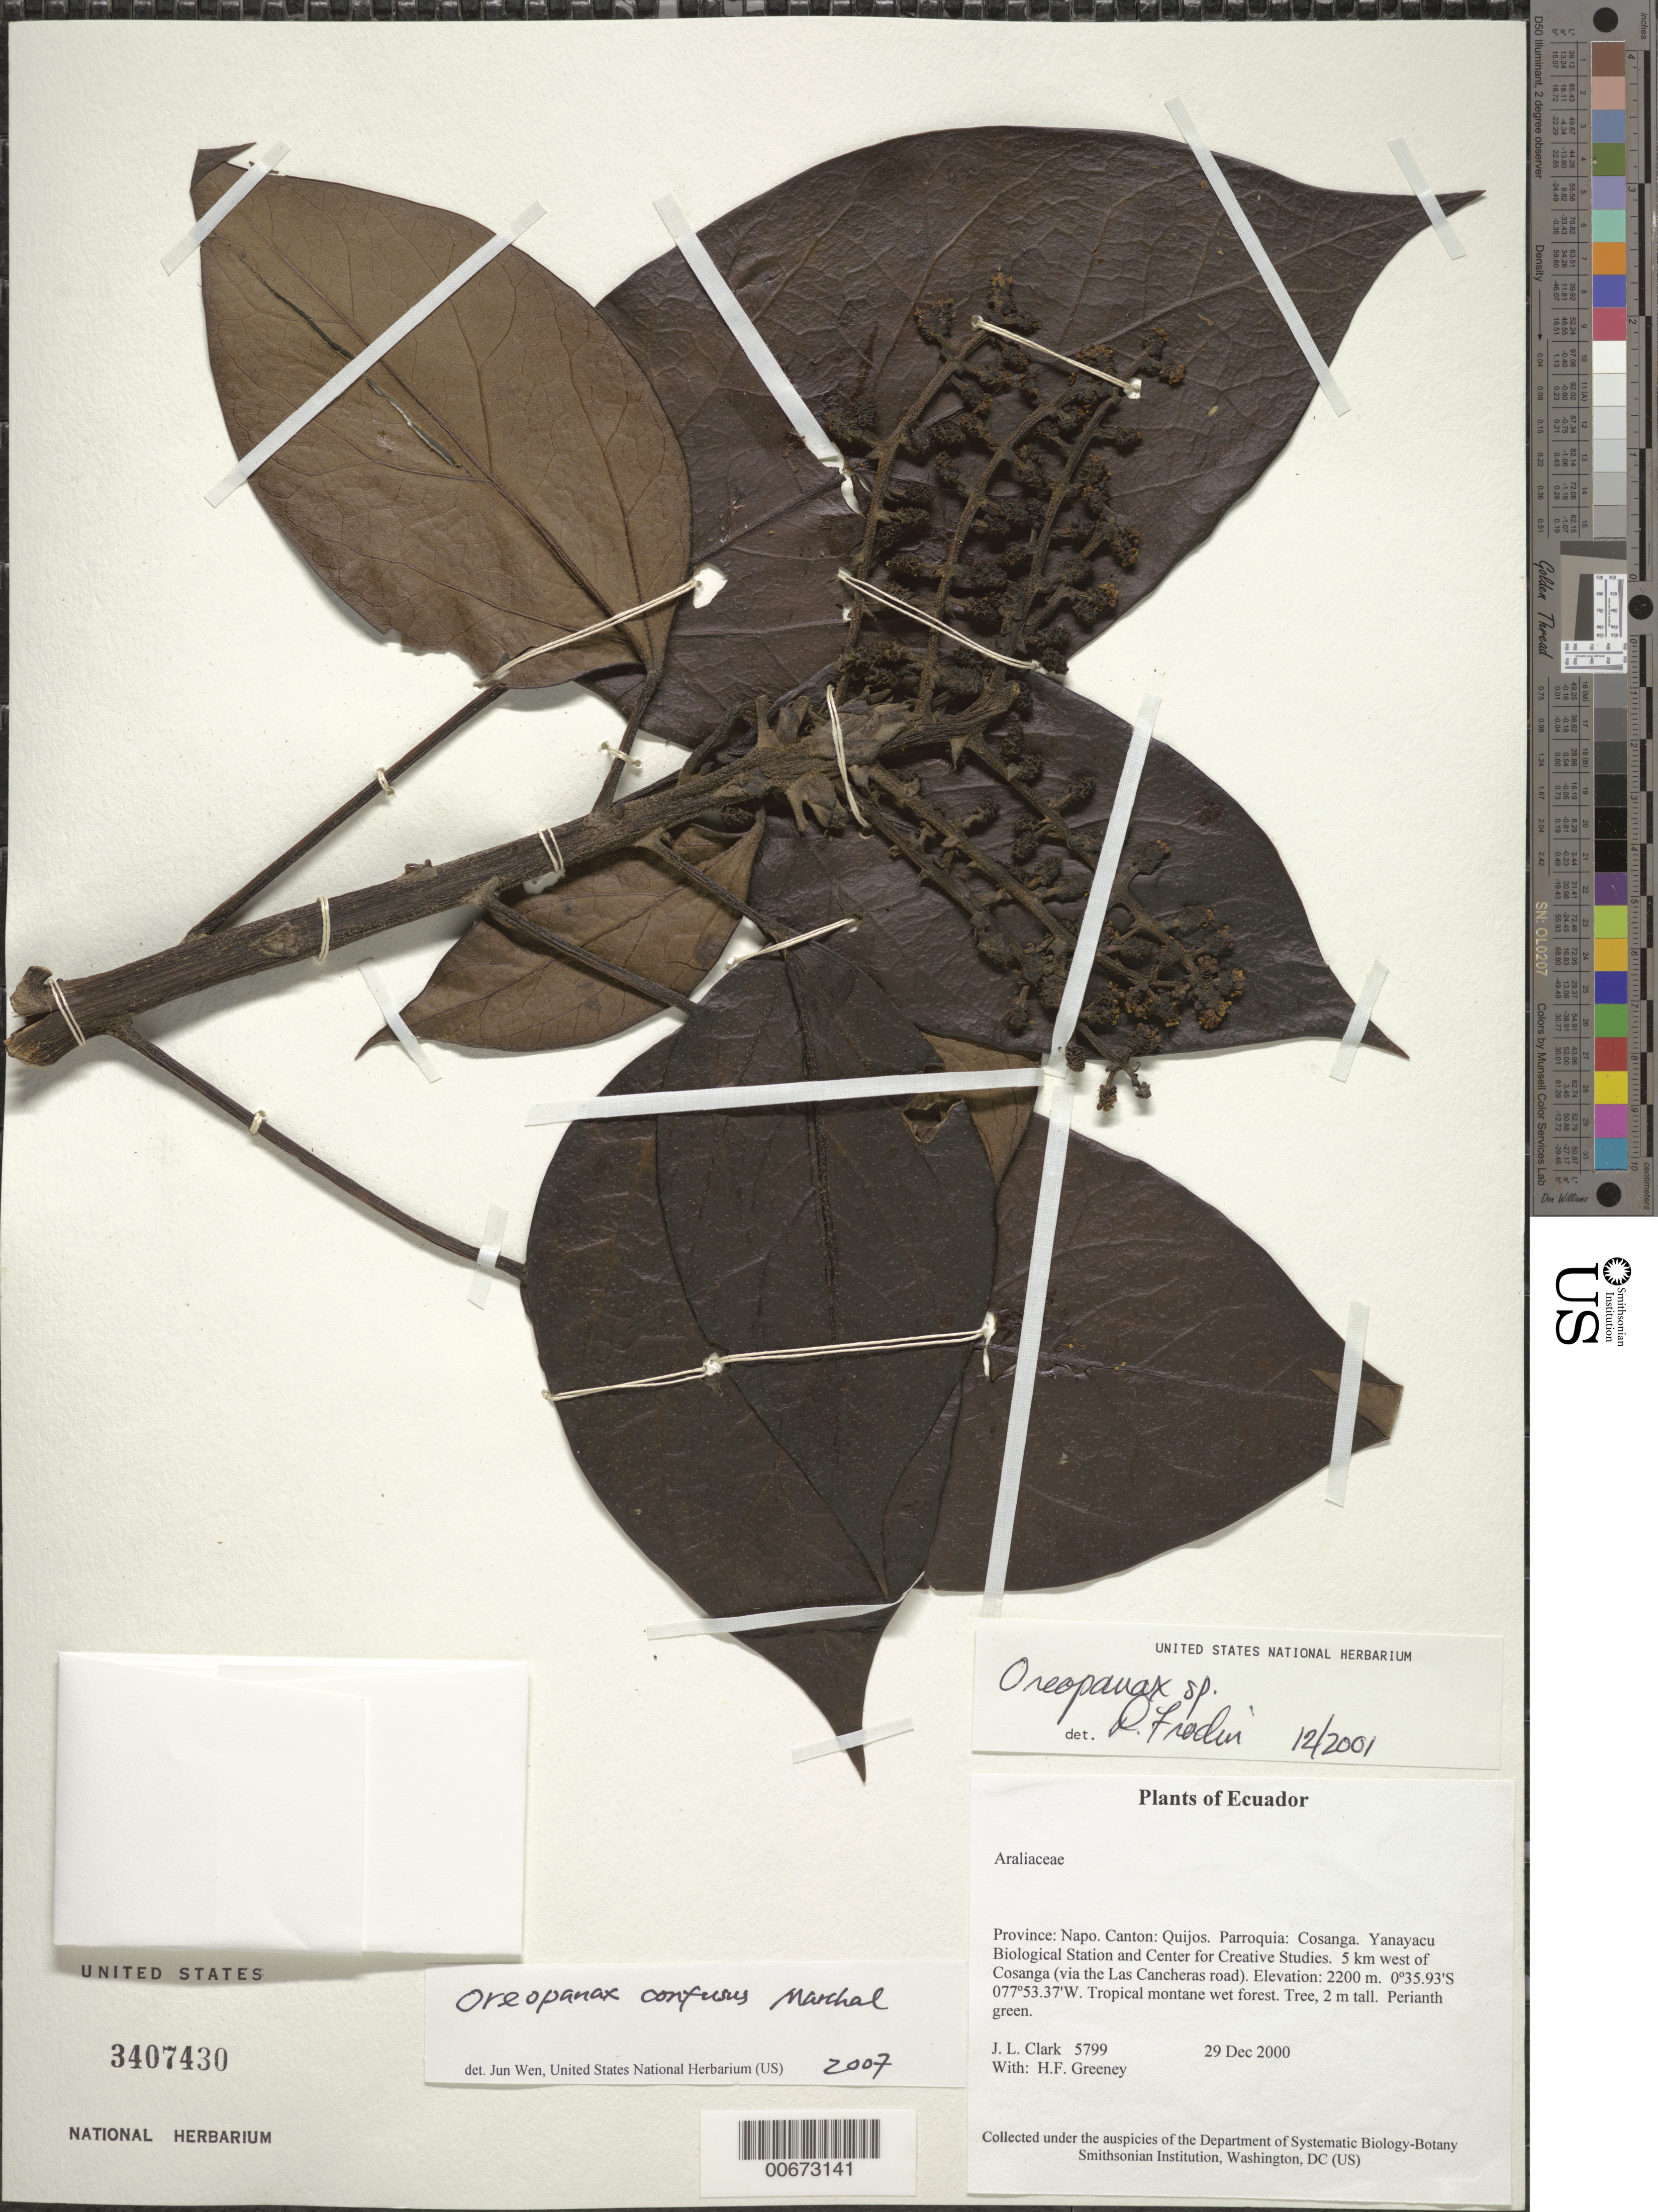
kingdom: Plantae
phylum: Tracheophyta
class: Magnoliopsida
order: Apiales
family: Araliaceae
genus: Oreopanax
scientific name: Oreopanax sp.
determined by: Frodin, D. G.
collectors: J. L. Clark & H. Greeney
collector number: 5799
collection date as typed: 29 Dec 2000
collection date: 2000-12-29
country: Ecuador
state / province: Napo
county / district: Quijos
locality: Parroquia: Cosanga. Yanayacu Biological Station and Center for Creative Studies. 5 km west of Cosanga (via the Las Cancheras road).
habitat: Tropical montane wet forest.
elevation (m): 2200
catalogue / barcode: US 3407430